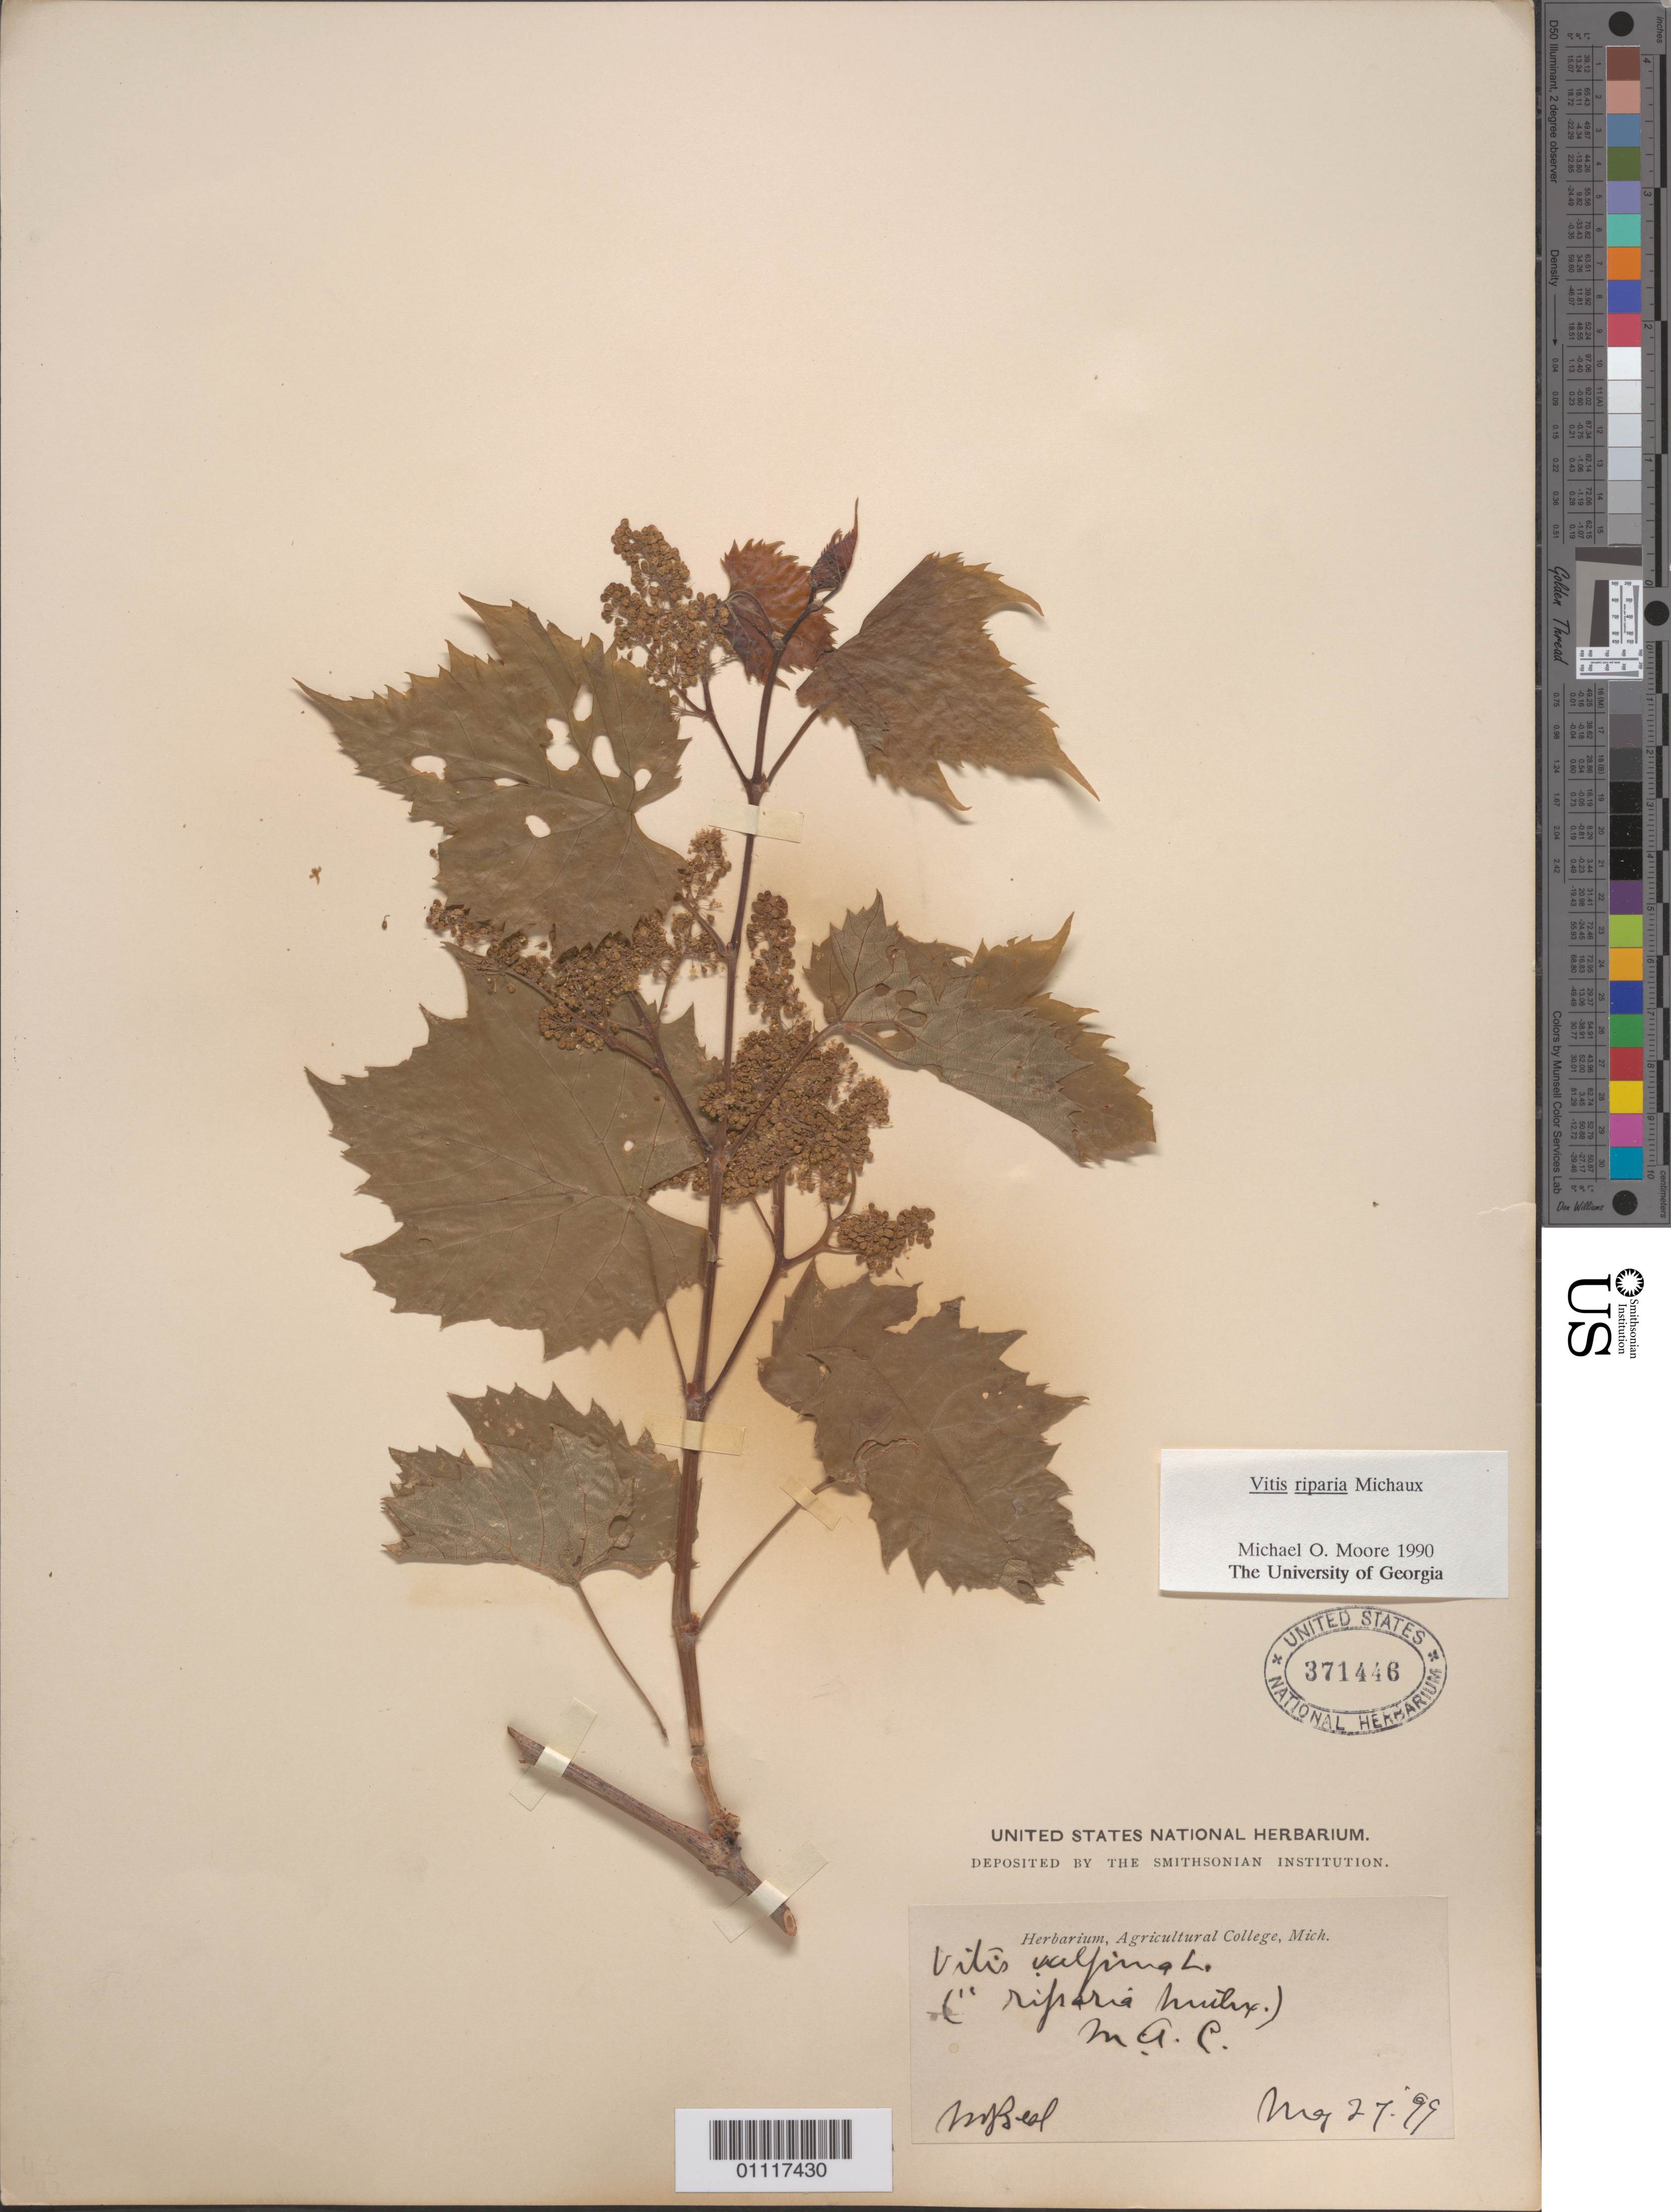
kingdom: Plantae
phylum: Tracheophyta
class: Magnoliopsida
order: Vitales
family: Vitaceae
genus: Vitis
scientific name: Vitis riparia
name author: Michx.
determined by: Moore, M. O.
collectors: W. J. Beal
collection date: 1899-05-27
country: United States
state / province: Michigan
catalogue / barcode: US 371446